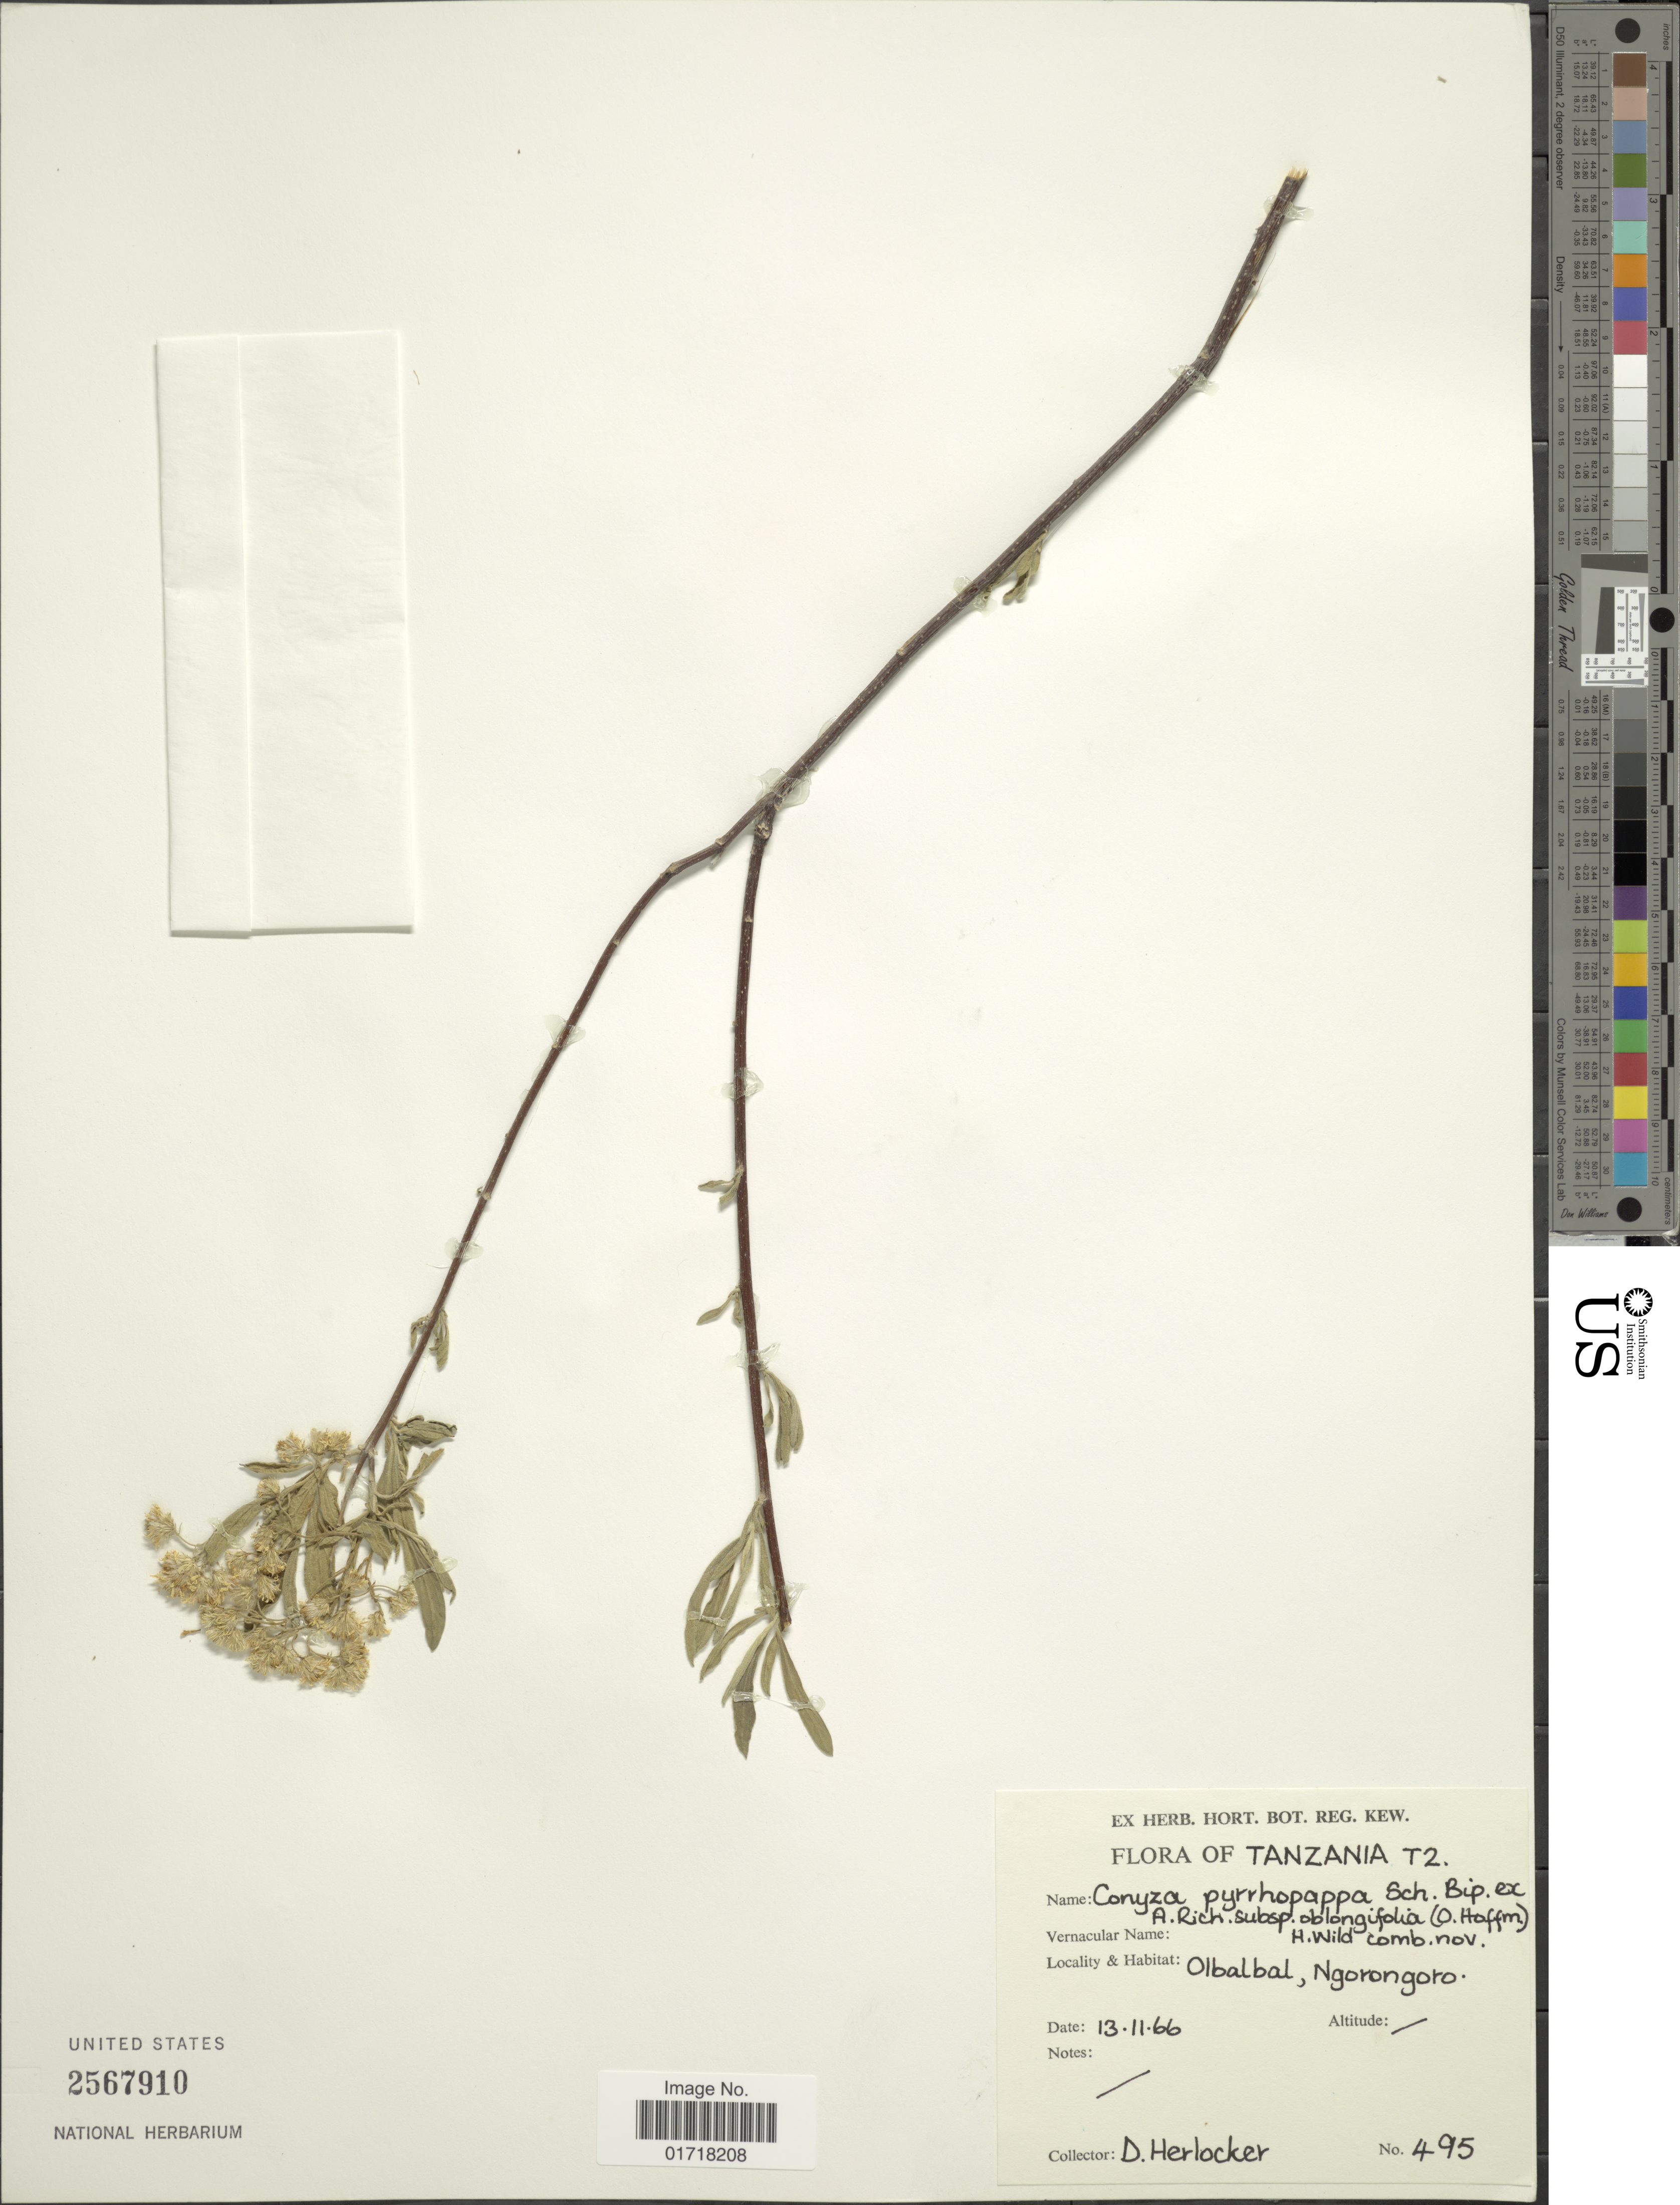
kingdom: Plantae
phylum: Tracheophyta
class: Magnoliopsida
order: Asterales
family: Asteraceae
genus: Conyza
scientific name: Conyza porphyropappa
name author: Sch. Bip.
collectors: D. Herlocker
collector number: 495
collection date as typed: Transcribed d/m/y: 13/11/66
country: Tanzania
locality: Tanzania T2, Olbalbal, Ngorongoro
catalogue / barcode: US 2567910